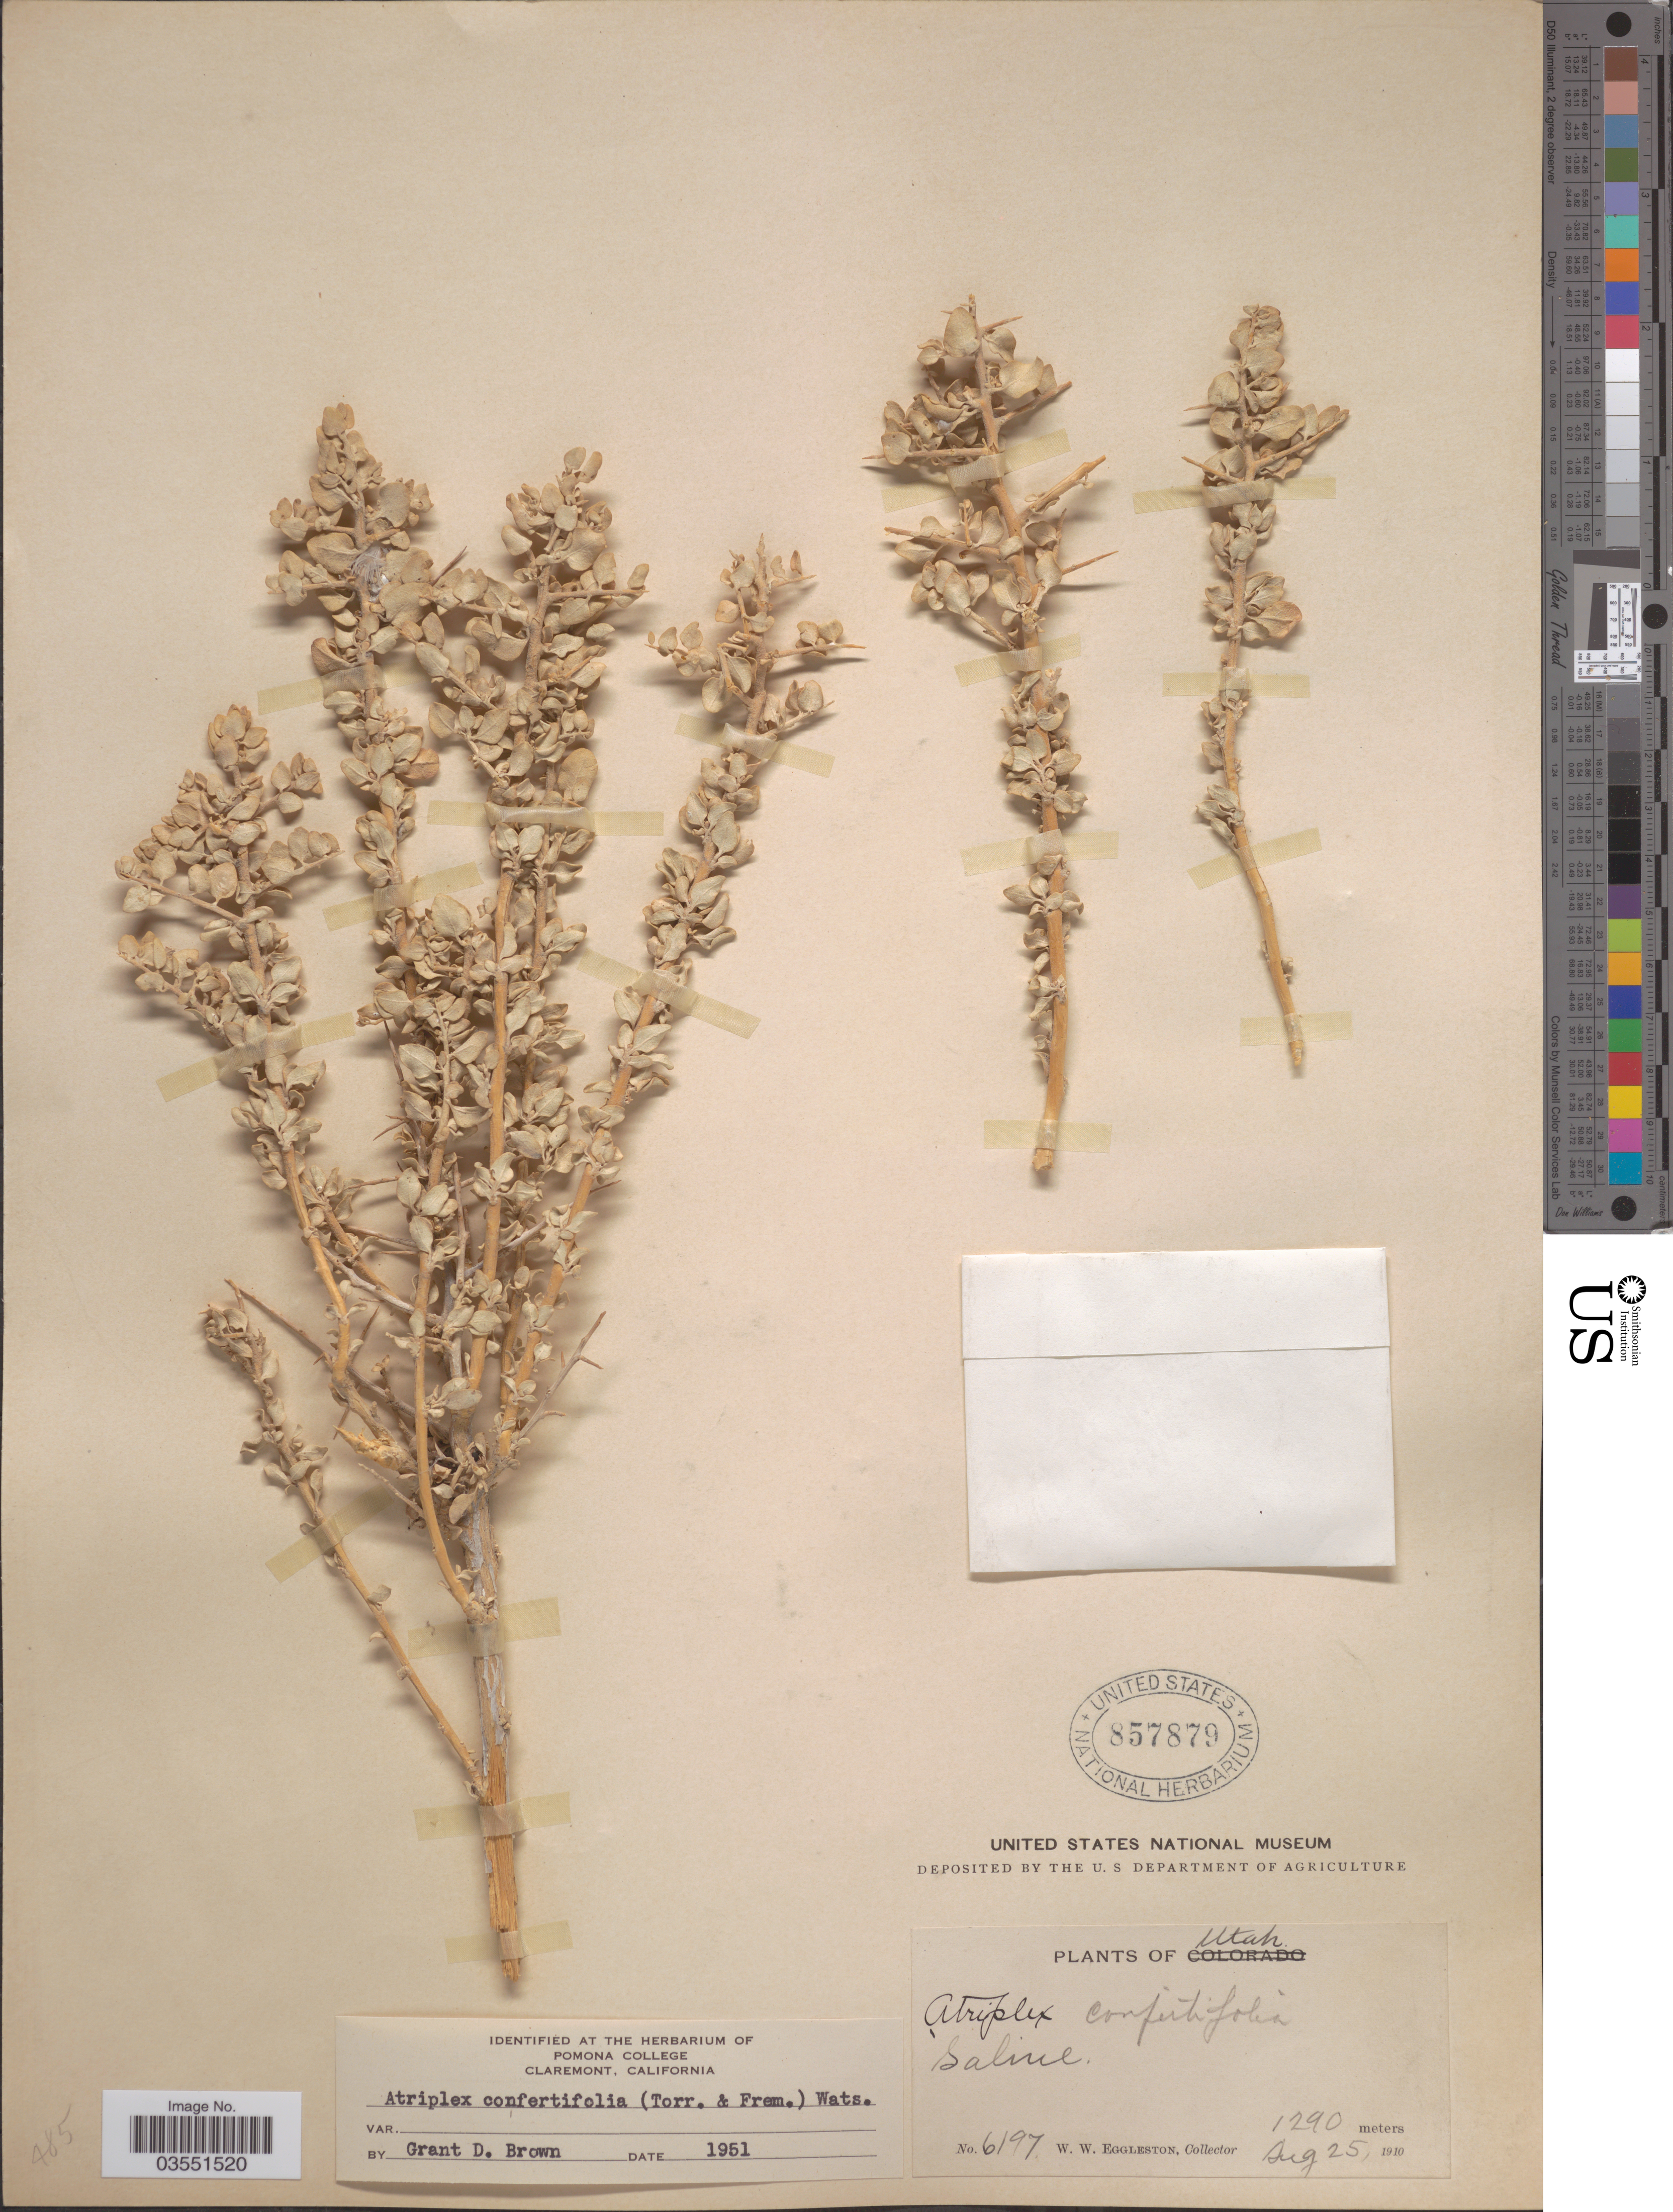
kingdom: Plantae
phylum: Tracheophyta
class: Magnoliopsida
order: Caryophyllales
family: Amaranthaceae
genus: Atriplex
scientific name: Atriplex confertifolia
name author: (Torr. & Frém.) S. Watson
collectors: W. W. Eggleston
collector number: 6197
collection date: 1910-08-25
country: United States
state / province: Utah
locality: Saline.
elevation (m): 1290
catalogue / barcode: US 857879